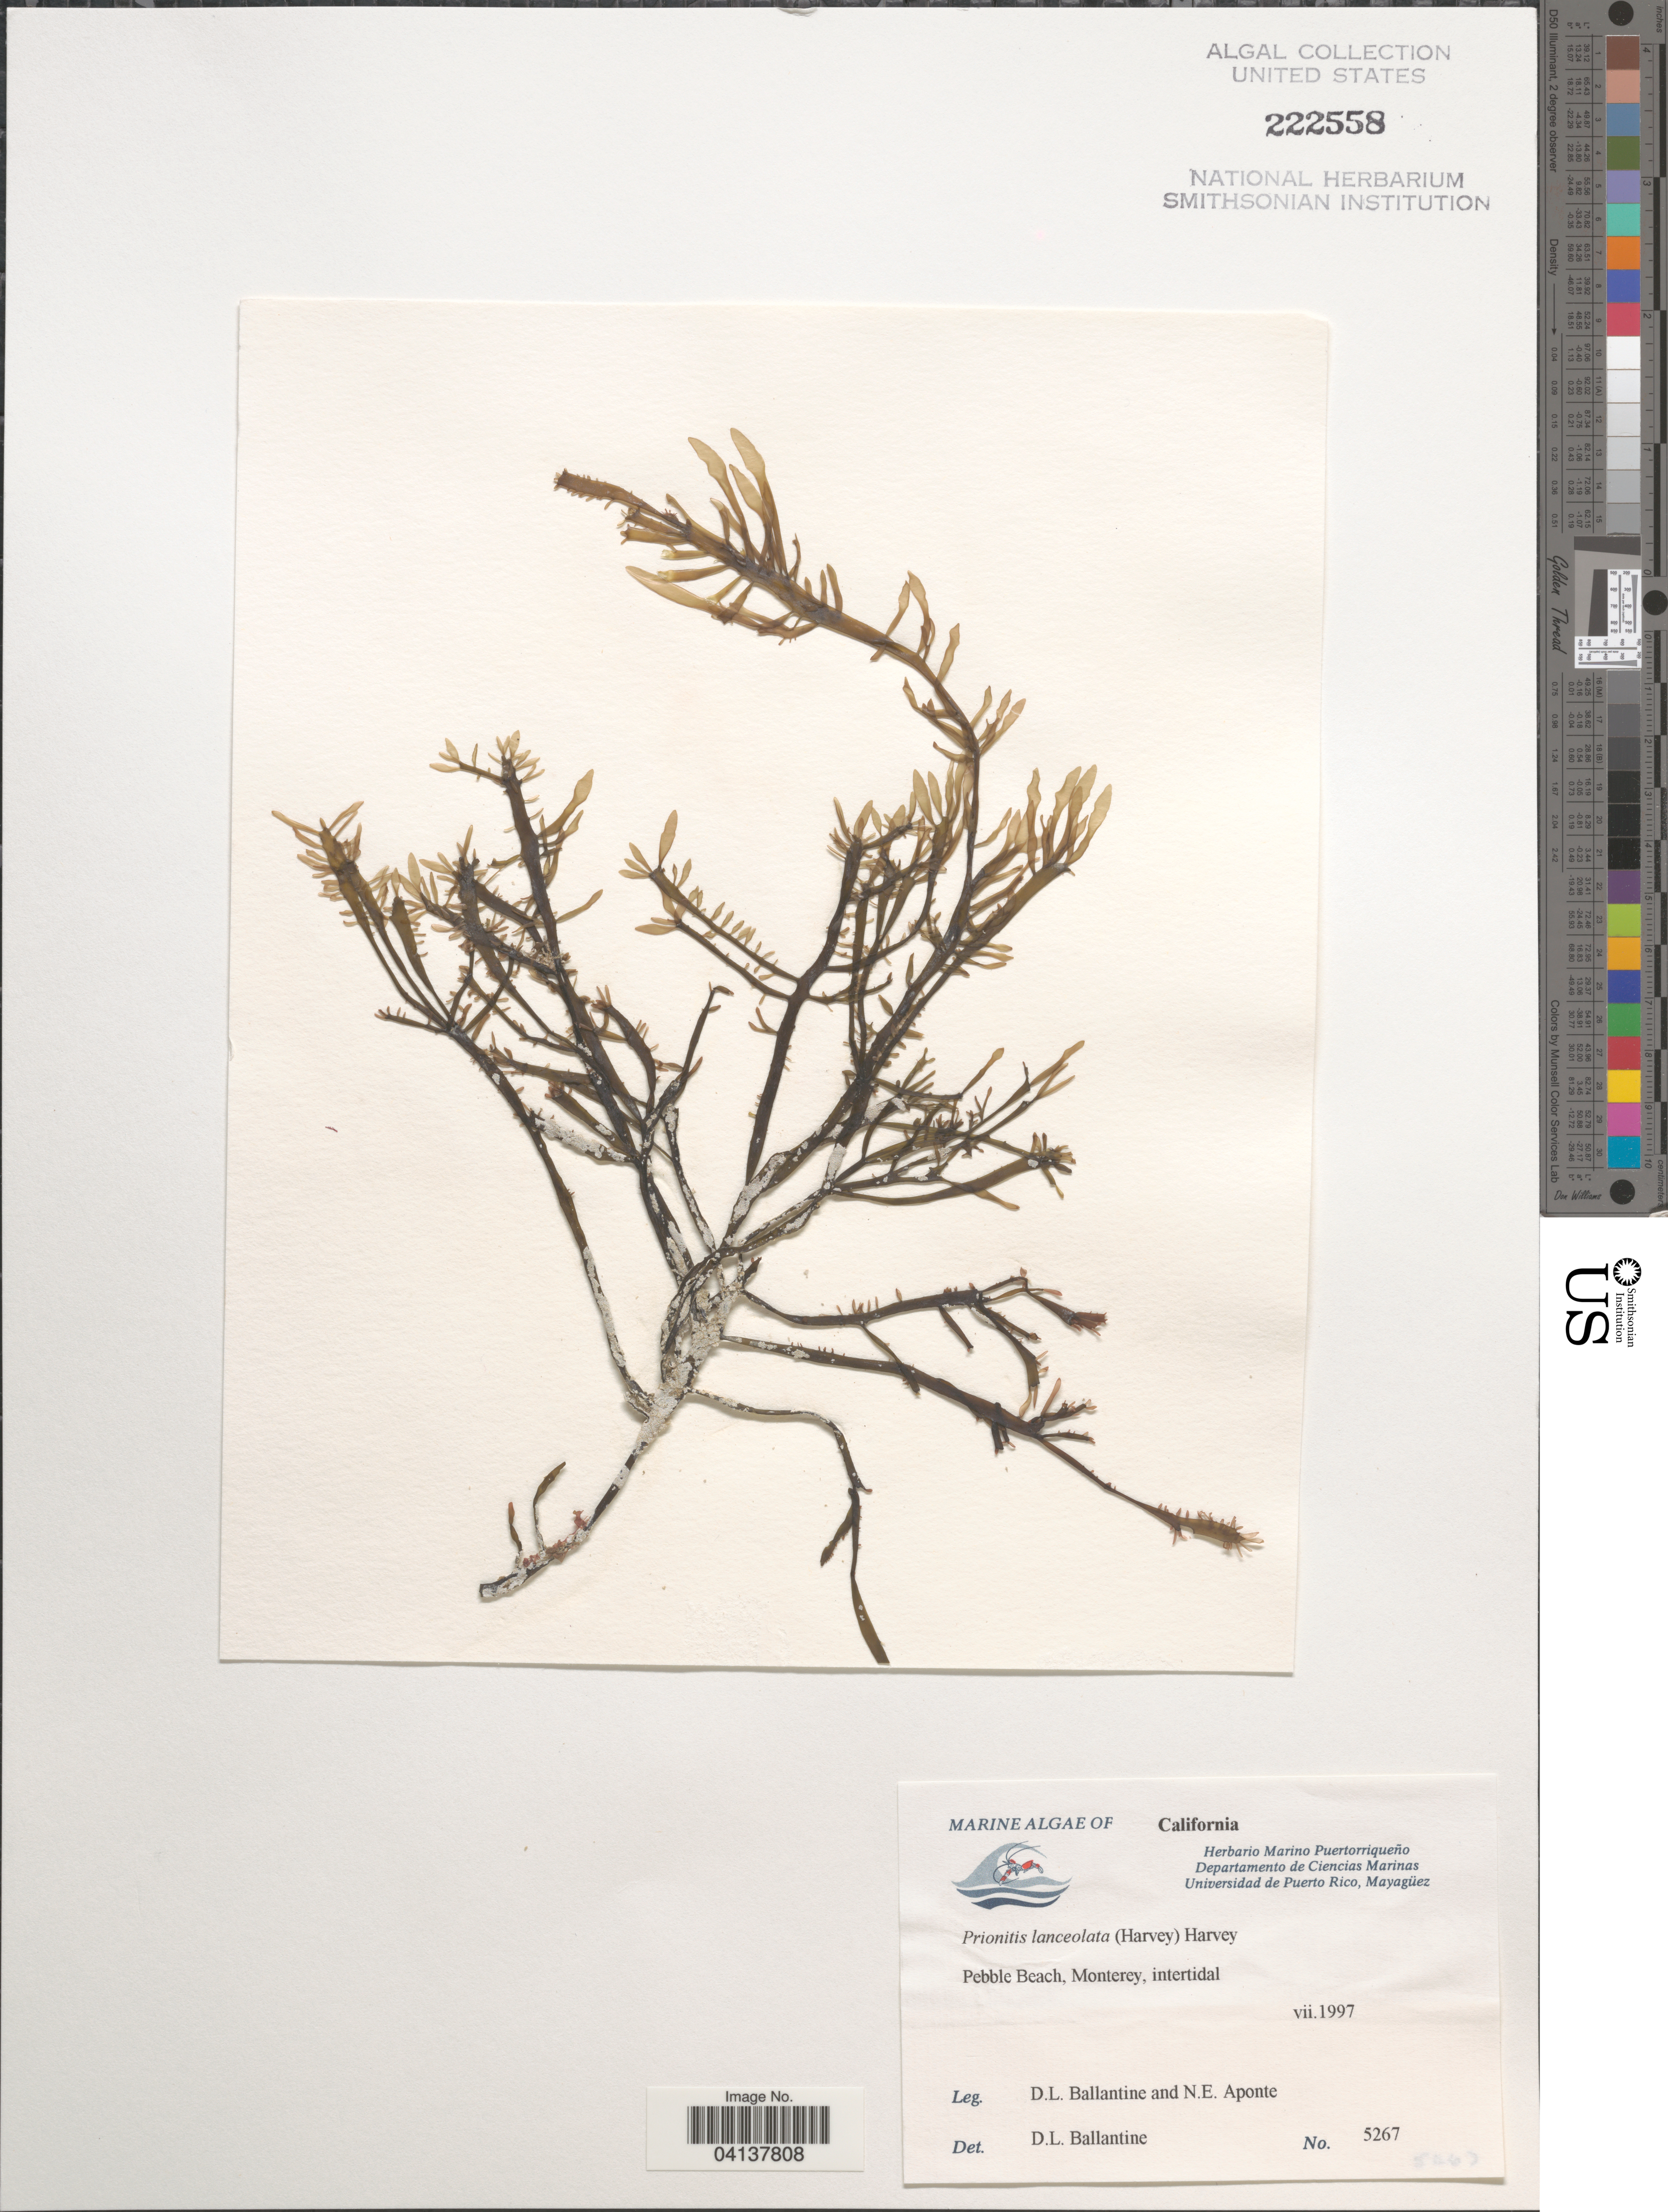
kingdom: Plantae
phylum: Rhodophyta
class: Florideophyceae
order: Cryptonemiales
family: Cryptonemiaceae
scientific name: Prionitis lanceolata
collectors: D.L. Ballantine & N. E. Aponte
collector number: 5267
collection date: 1997-07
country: United States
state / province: California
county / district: Monterey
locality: Pebble Beach, Monterey, intertidal.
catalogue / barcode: US 222558